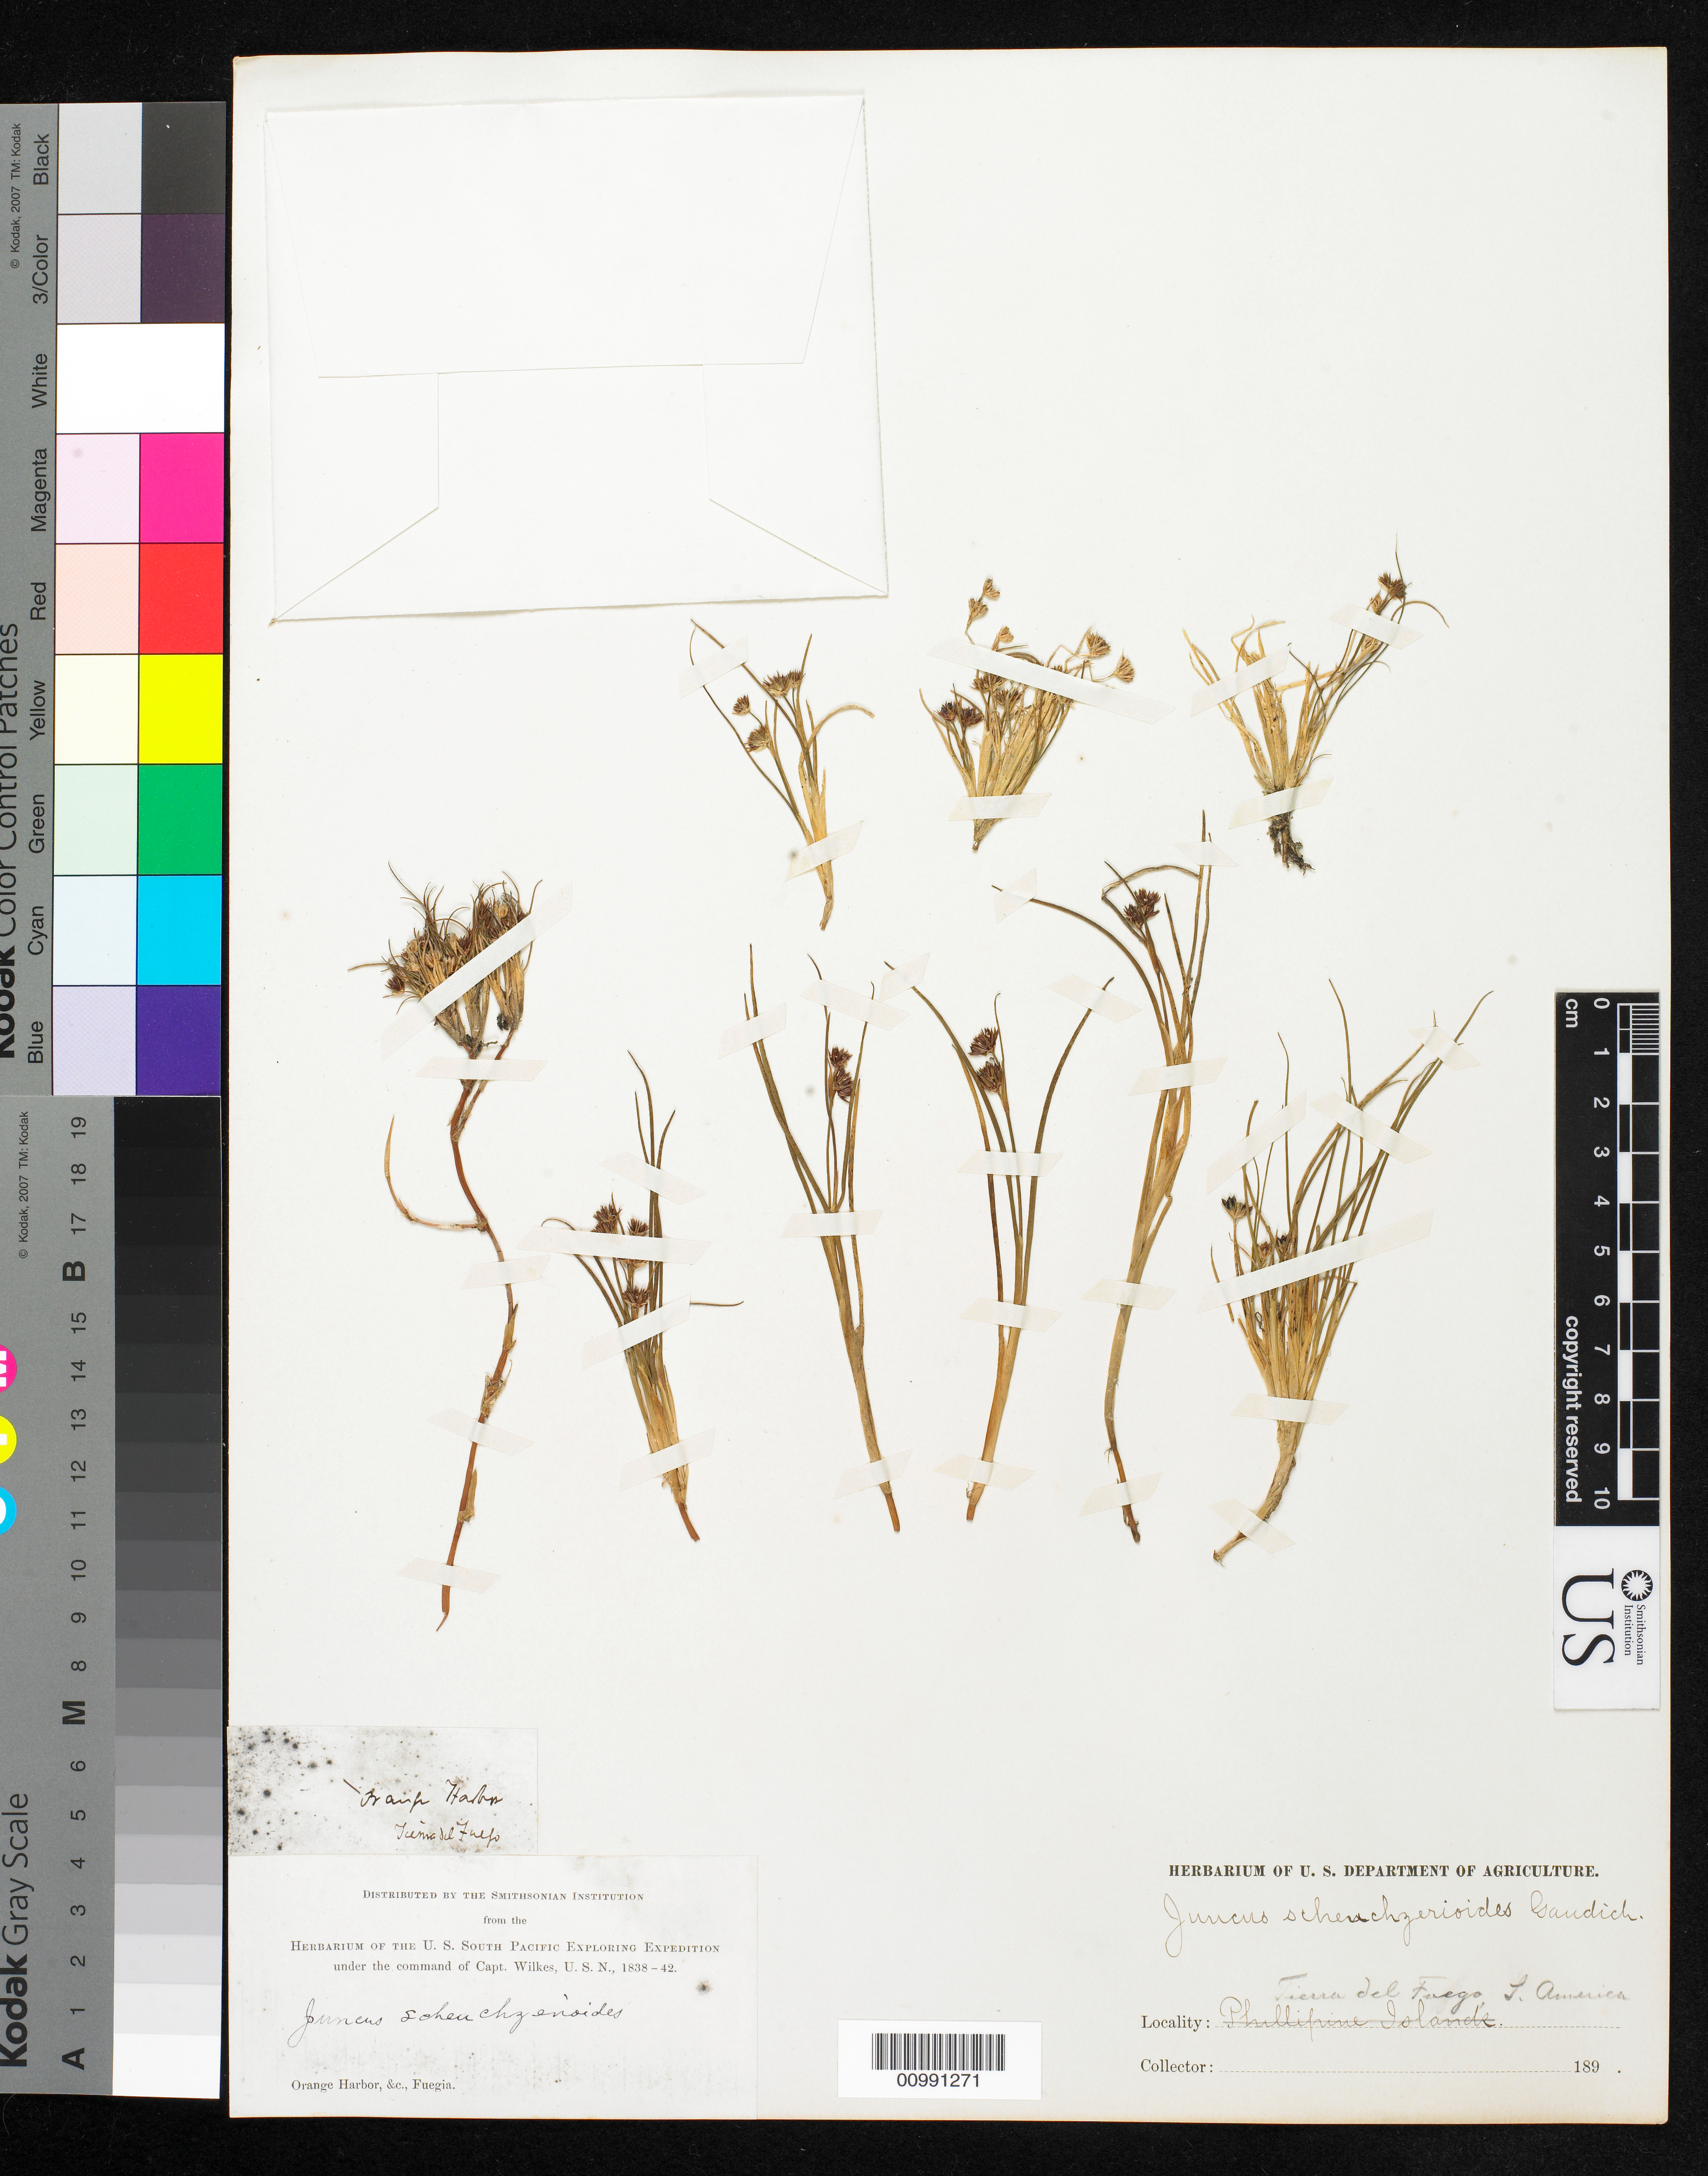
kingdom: Plantae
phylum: Tracheophyta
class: Liliopsida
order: Poales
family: Juncaceae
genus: Juncus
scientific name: Juncus scheuchzerioides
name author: Gaudich.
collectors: Wilkes Explor. Exped.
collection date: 1838/1842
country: Argentina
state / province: Tierra del Fuego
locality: Tierra del Fuego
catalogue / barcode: US 98464